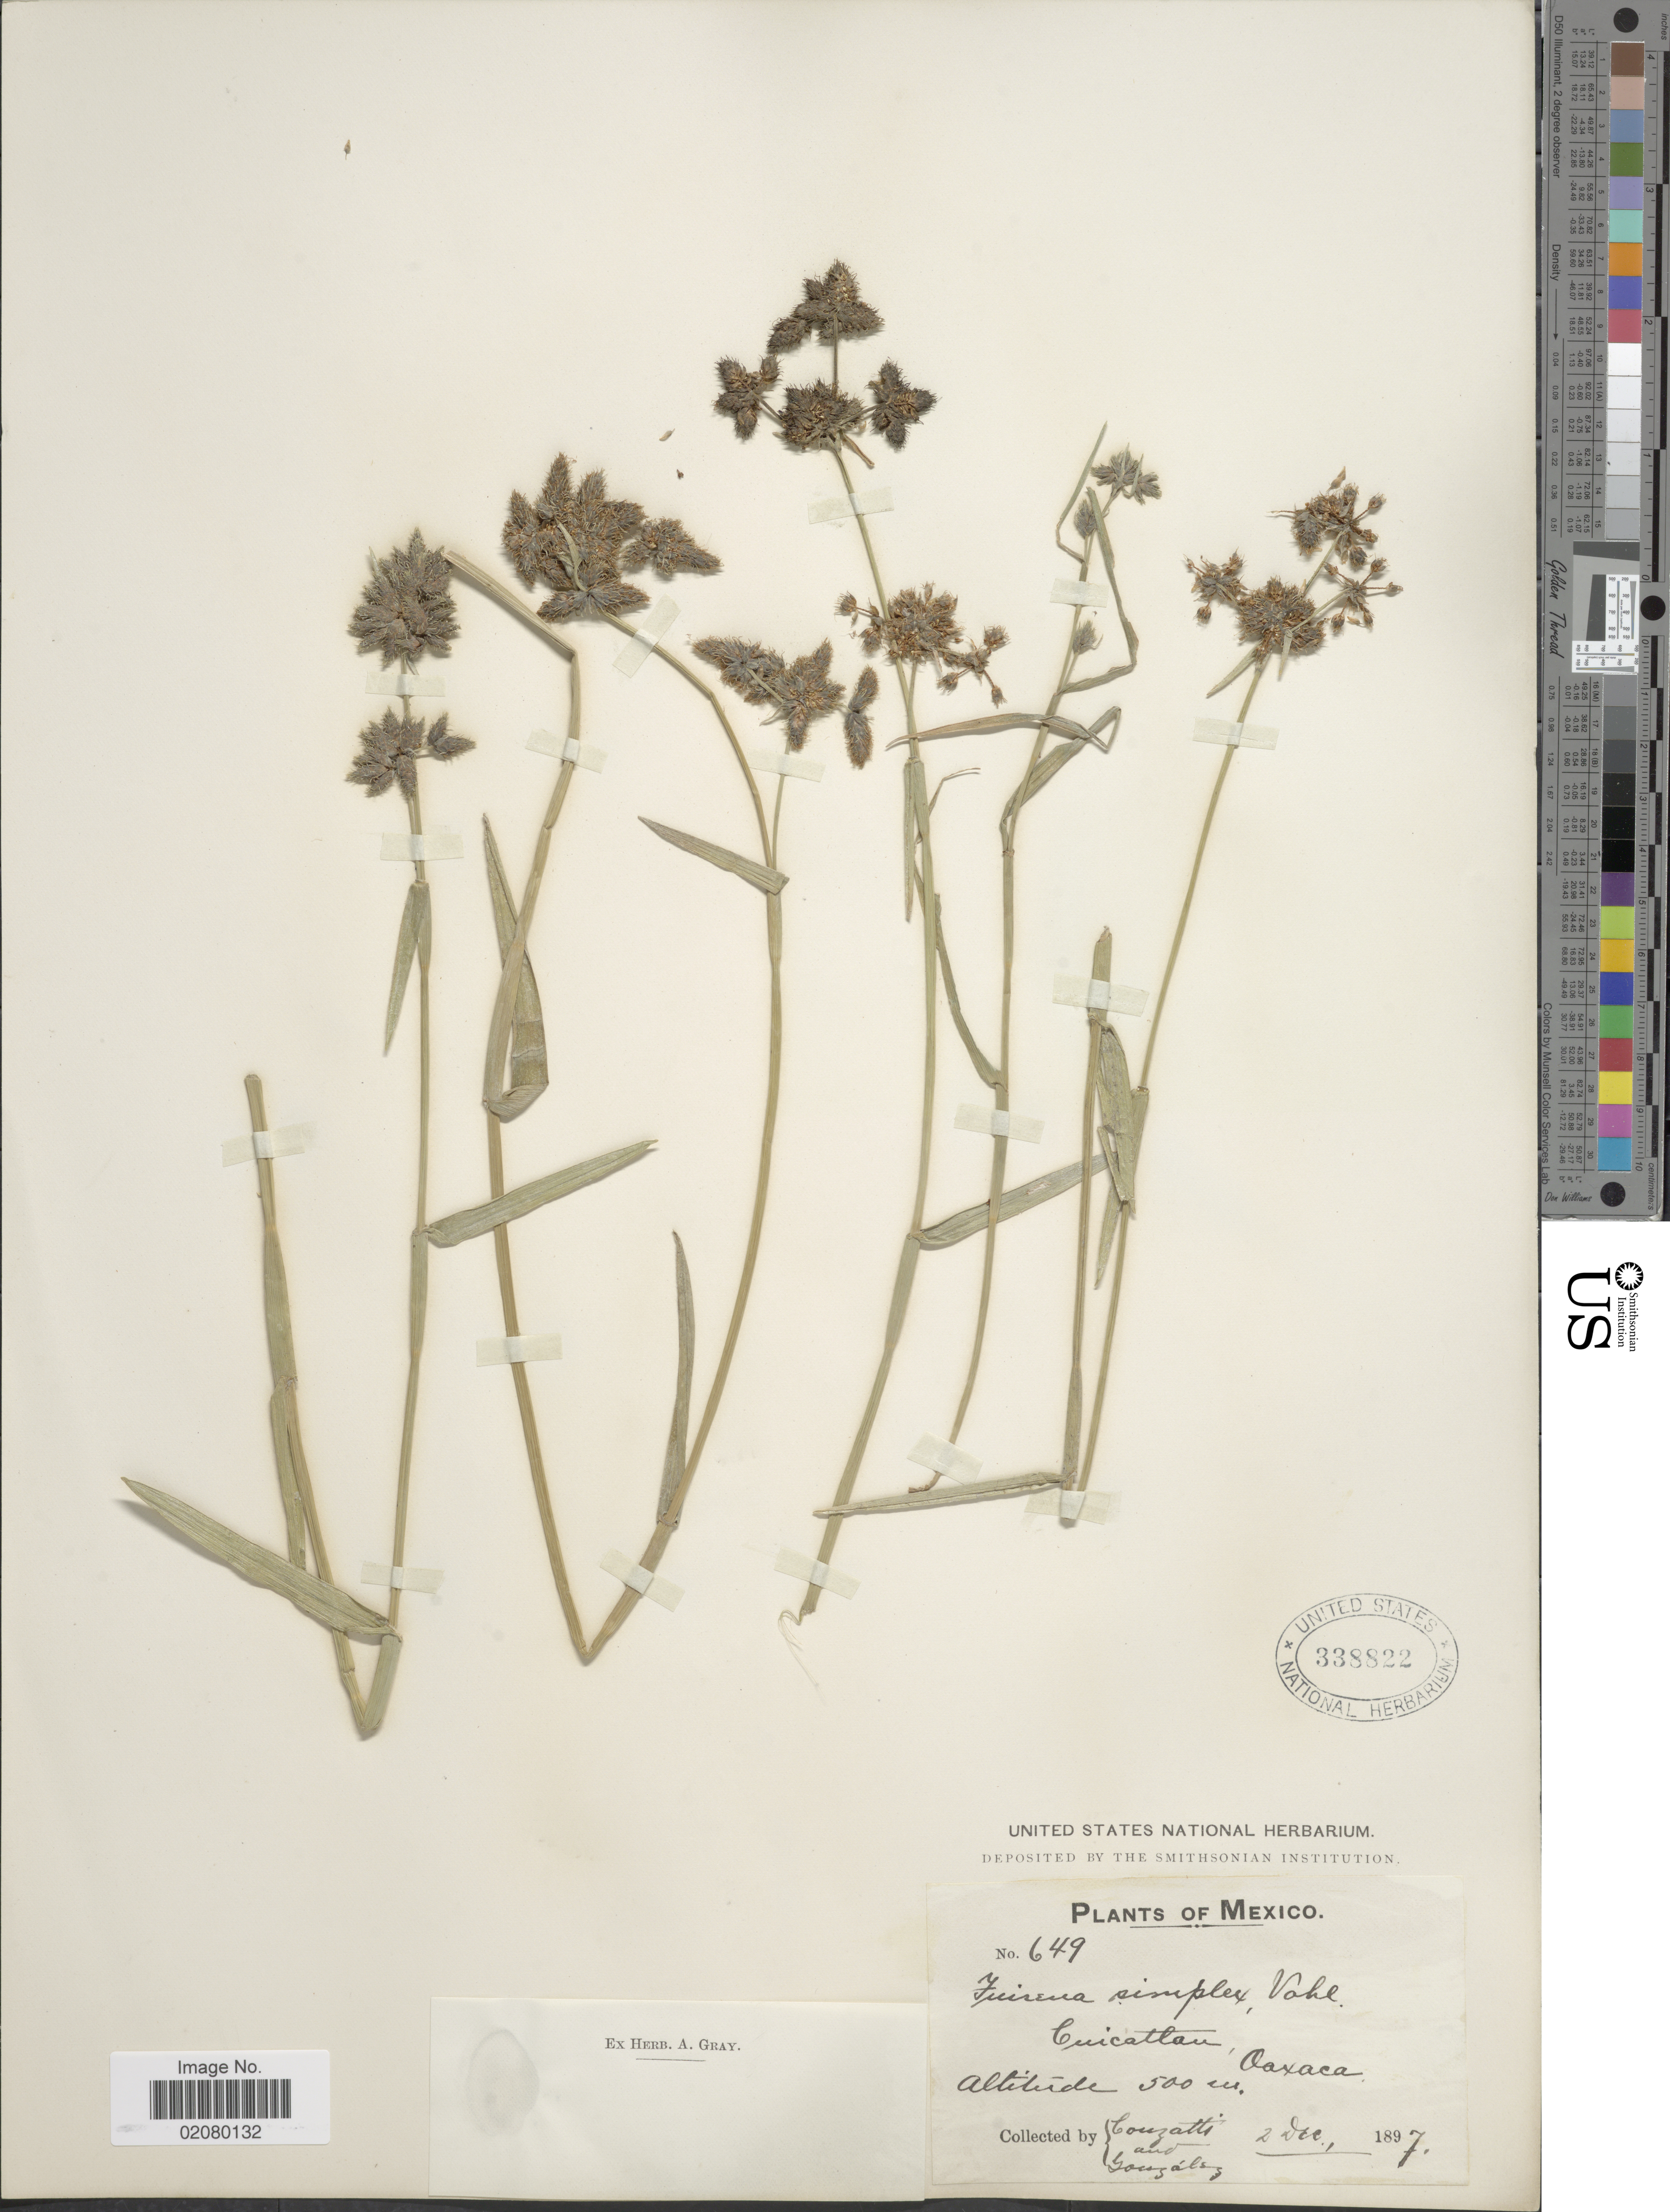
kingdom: Plantae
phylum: Tracheophyta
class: Liliopsida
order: Poales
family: Cyperaceae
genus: Fuirena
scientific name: Fuirena simplex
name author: Vahl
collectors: Conzatti, -- & Gonzalez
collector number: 649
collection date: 1897-12-02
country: Mexico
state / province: Oaxaca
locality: Cuicatlau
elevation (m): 500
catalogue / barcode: US 338822